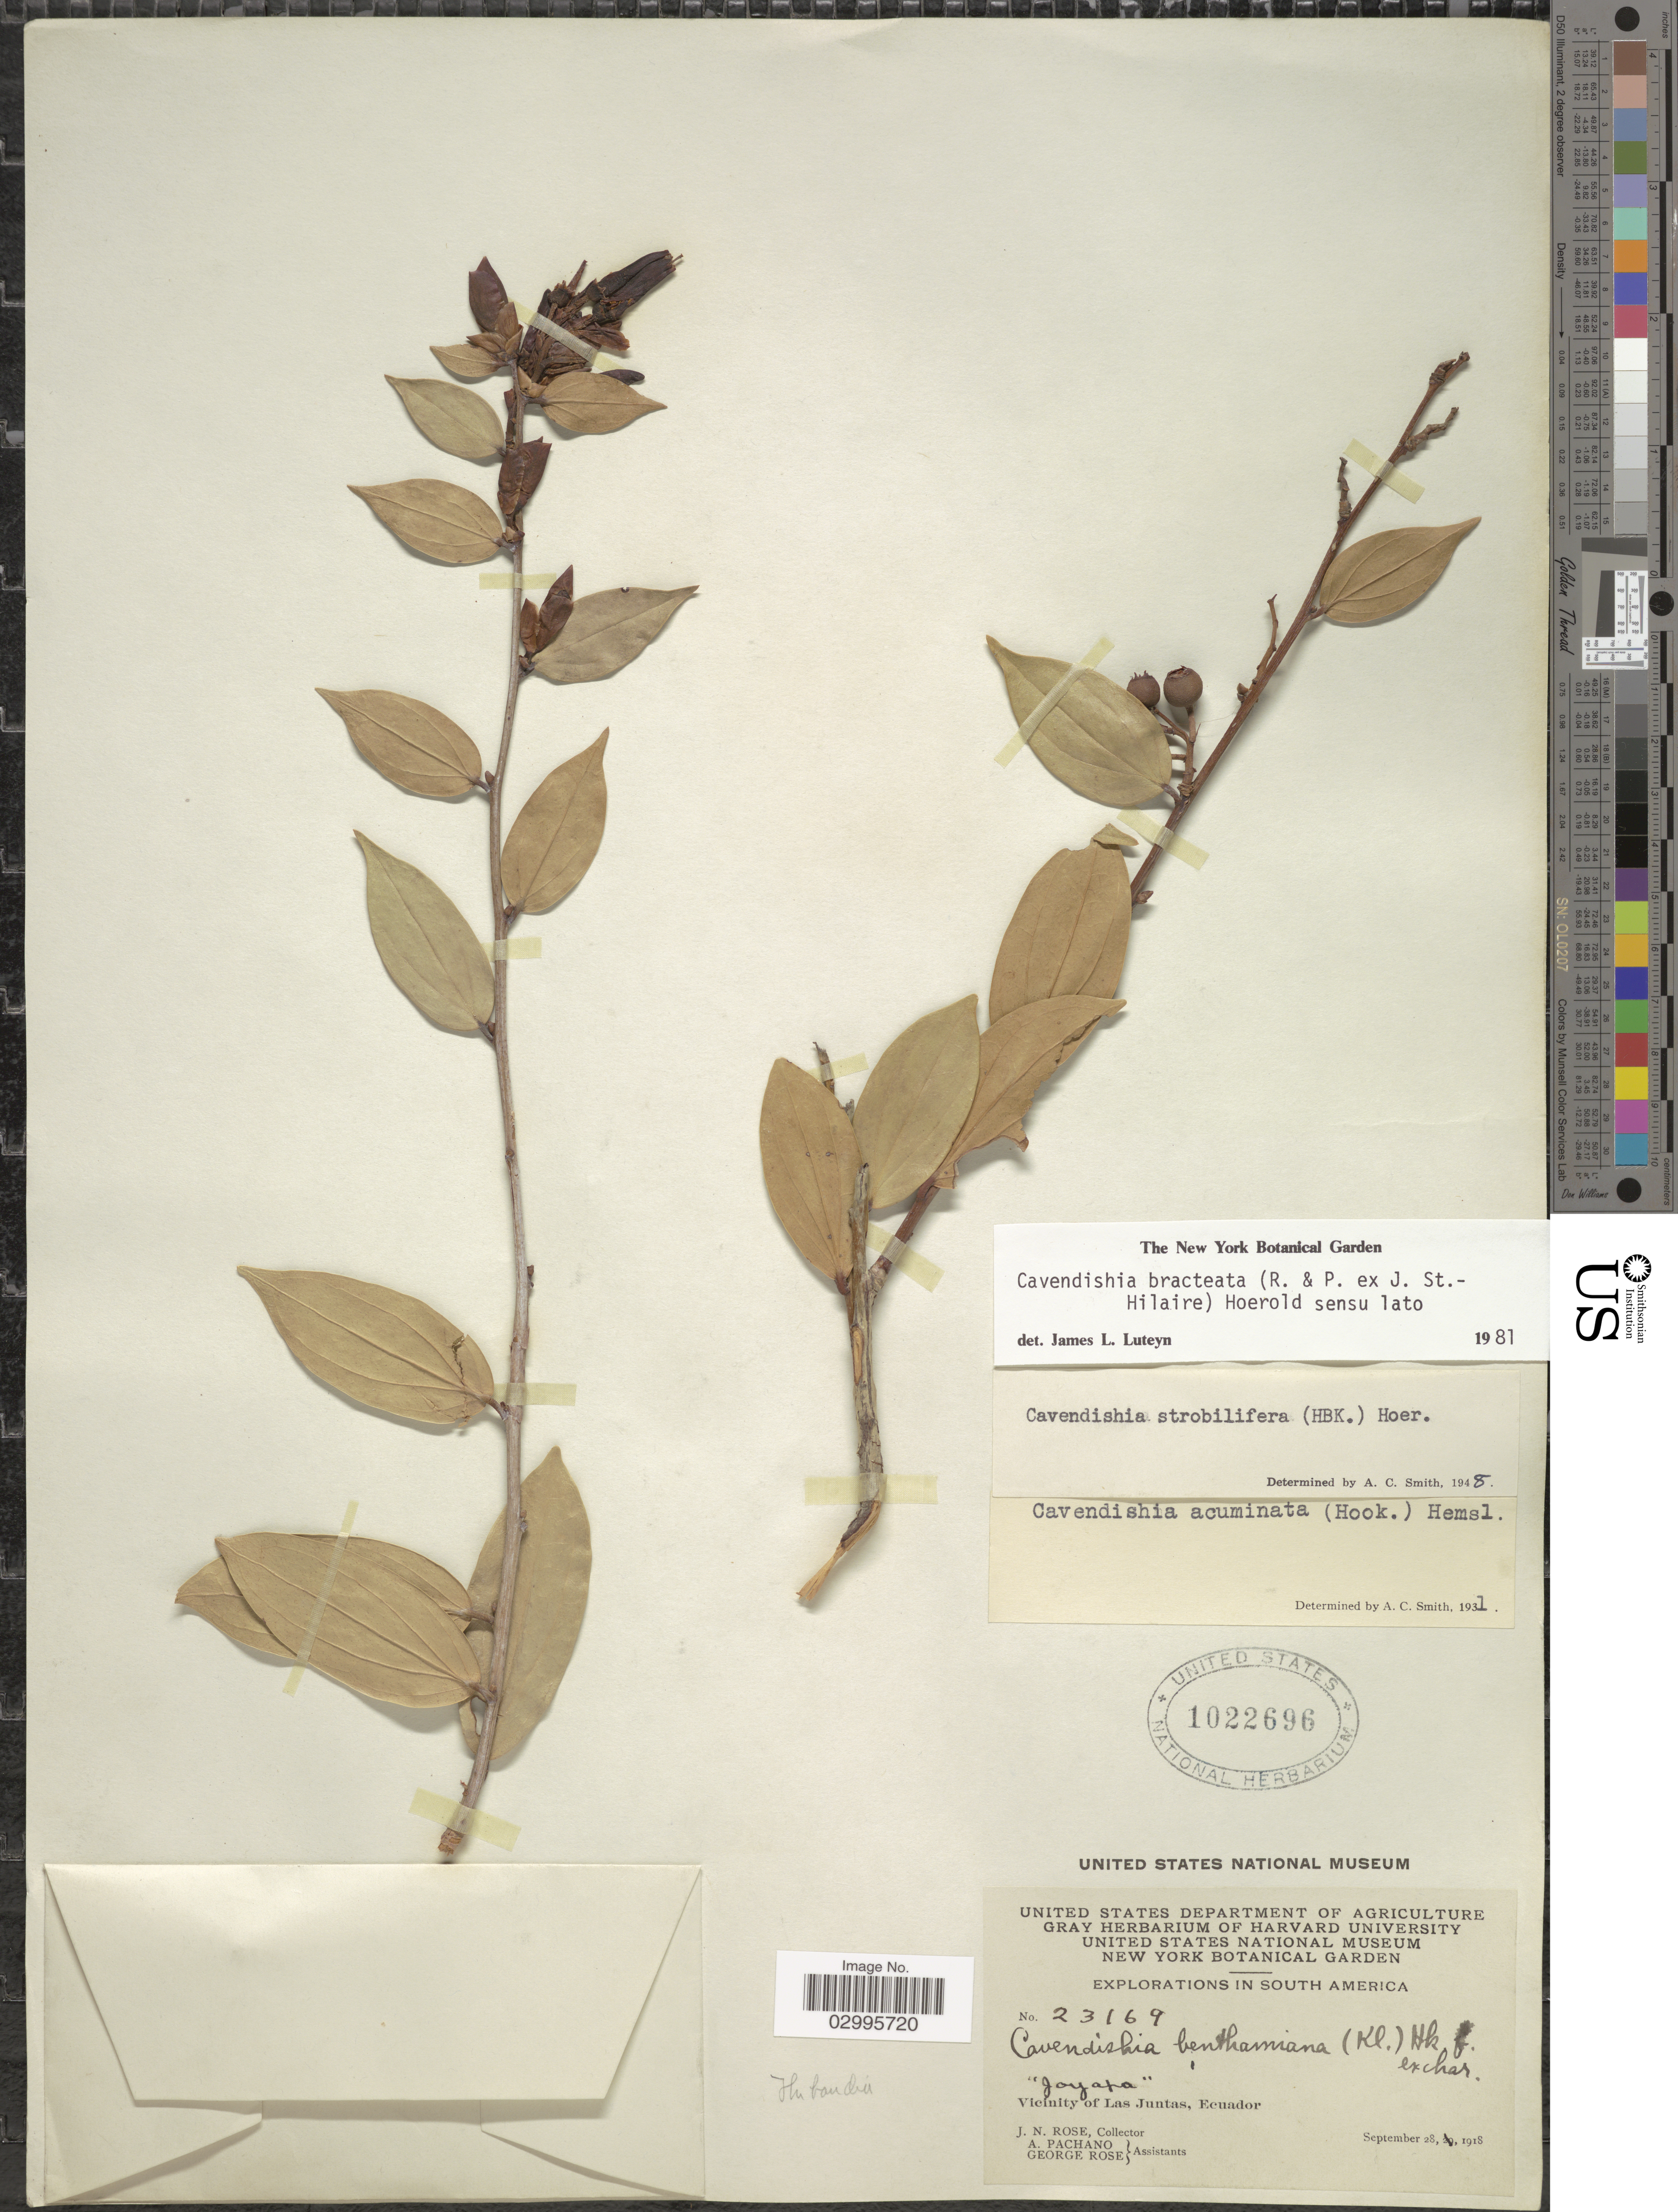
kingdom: Plantae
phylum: Tracheophyta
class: Magnoliopsida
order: Ericales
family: Ericaceae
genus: Cavendishia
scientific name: Cavendishia bracteata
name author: (Ruiz & Pav. ex J. St.-Hil.) Hoerold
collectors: J. N. Rose, A. Pachano & G. Rose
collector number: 23169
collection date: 1918-09-28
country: Ecuador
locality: Vicinity of Las Juntas.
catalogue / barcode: US 1022696